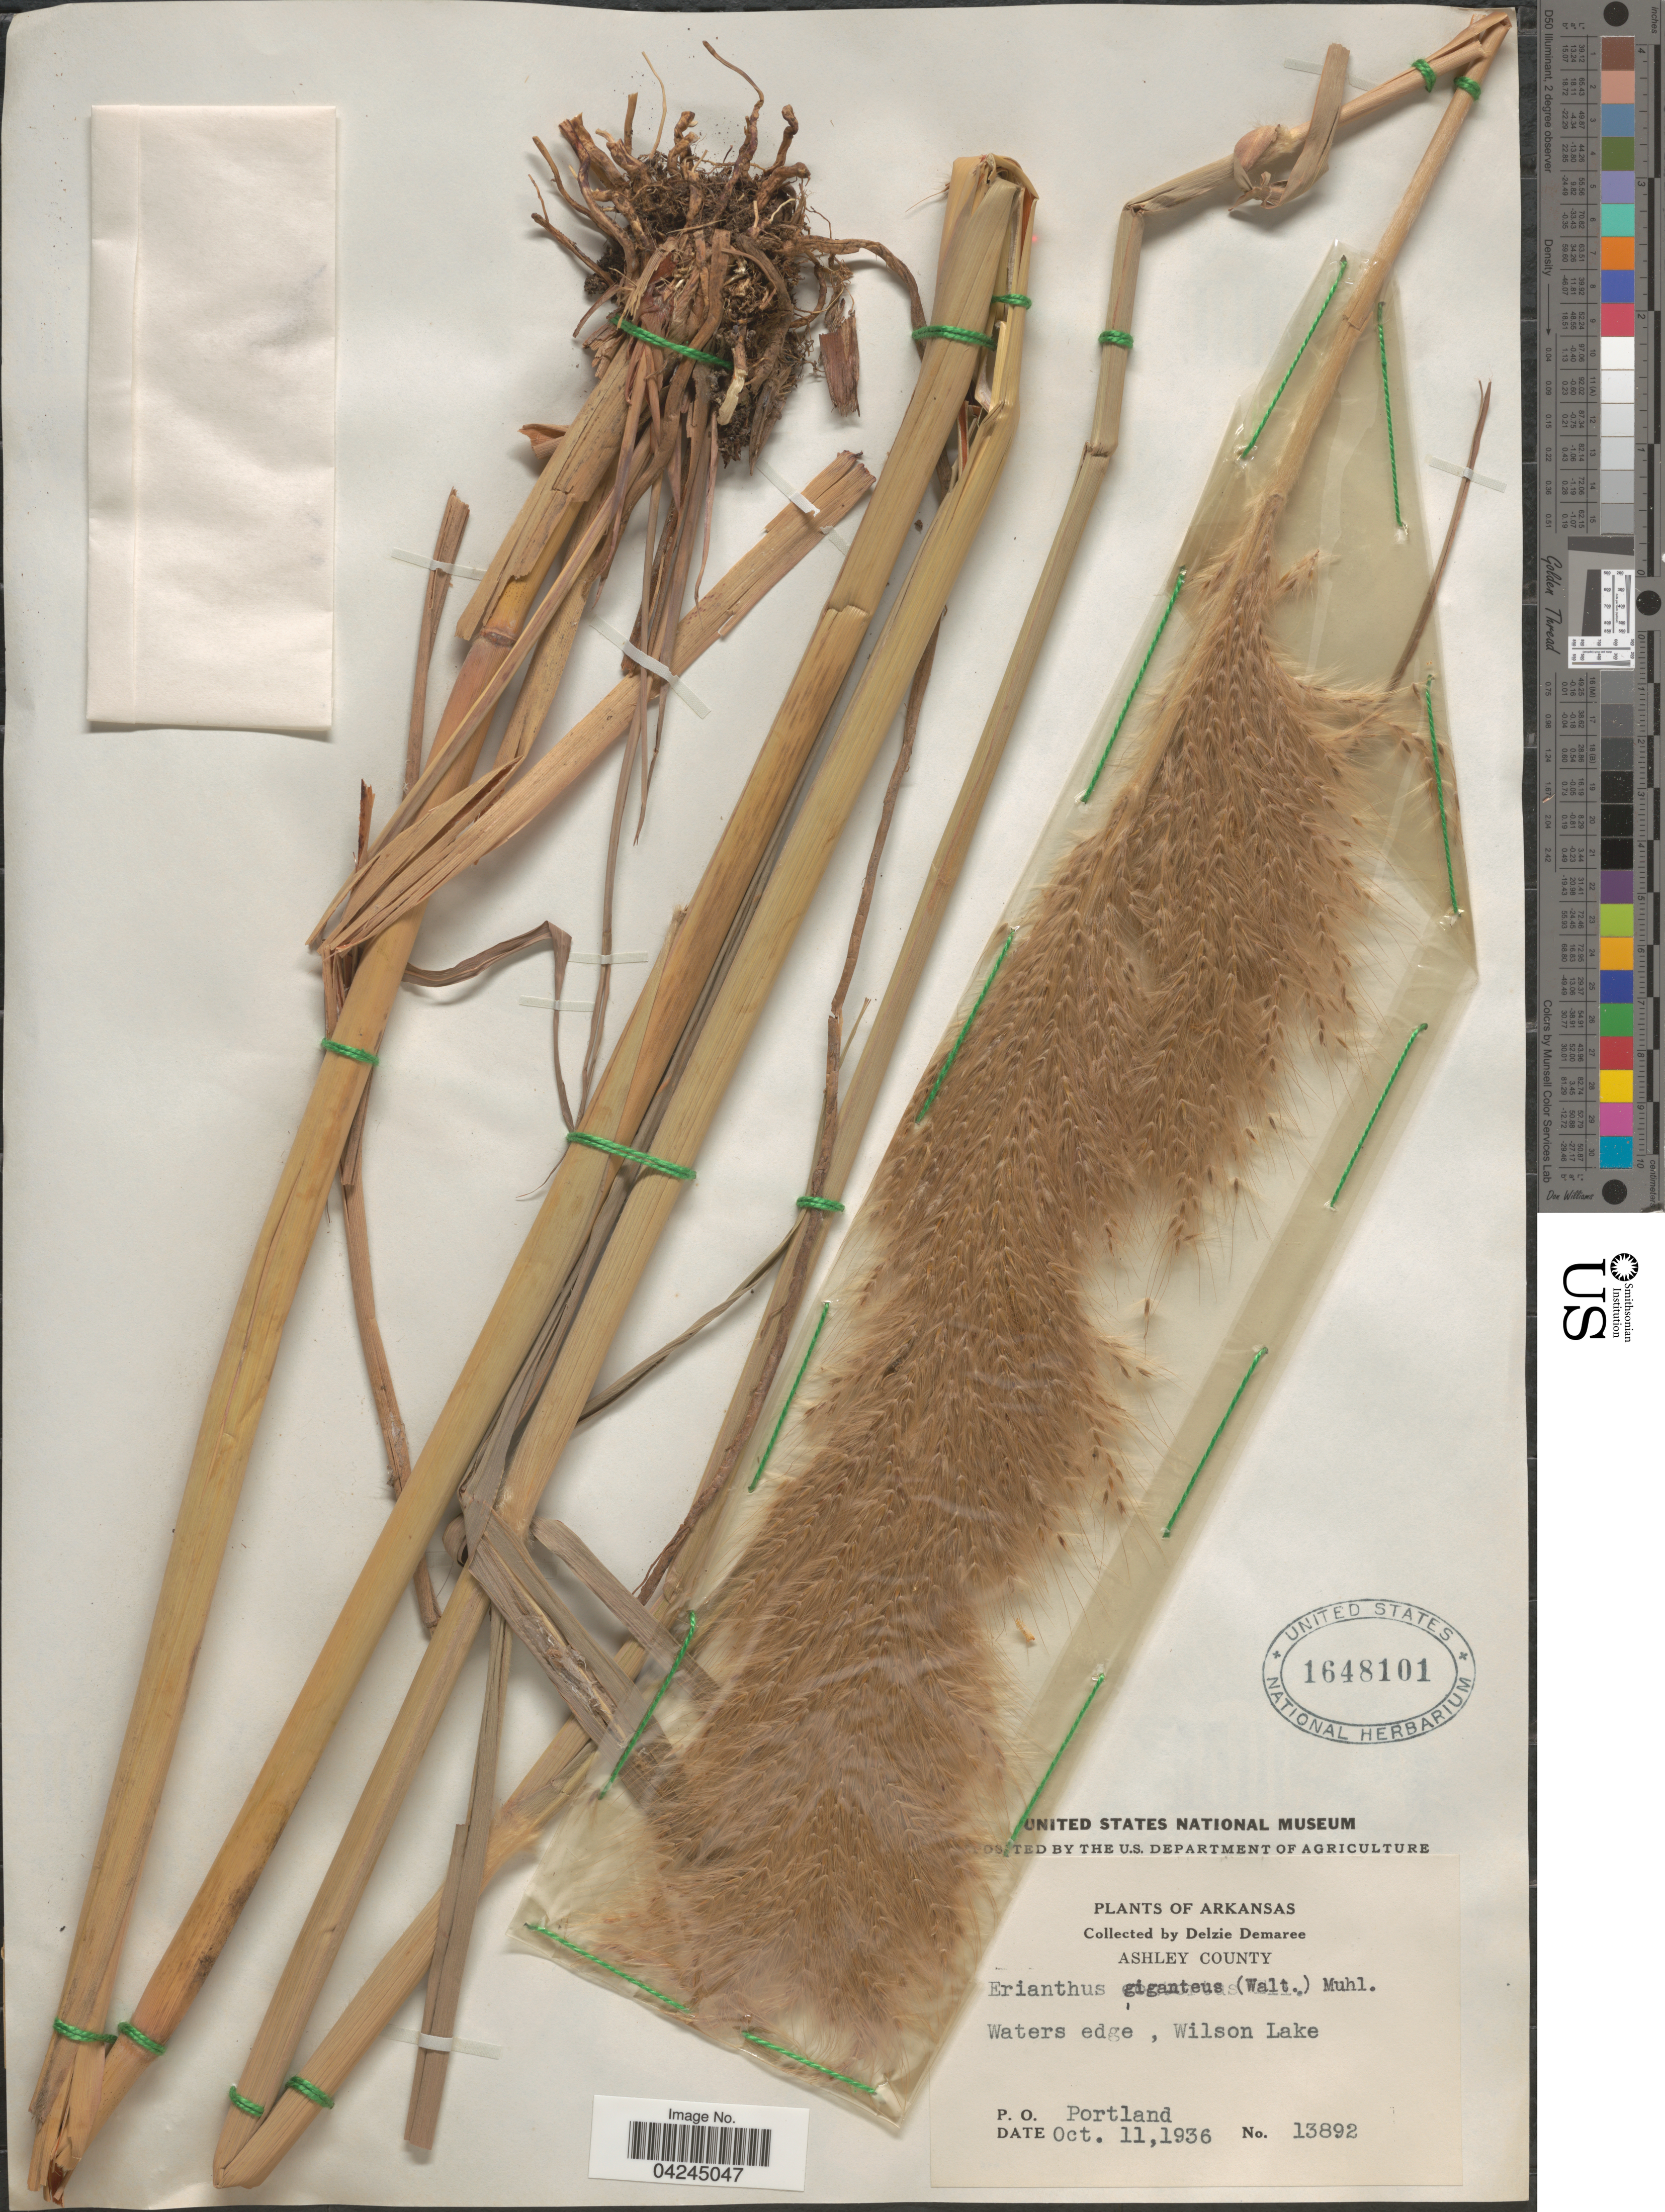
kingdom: Plantae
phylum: Tracheophyta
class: Liliopsida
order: Poales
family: Poaceae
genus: Erianthus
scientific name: Erianthus giganteus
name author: (Walter) P. Beauv.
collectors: D. Demaree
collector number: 13892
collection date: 1936-10-11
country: United States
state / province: Arkansas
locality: Ashley County. Waters edge, Wilson Lake. P. O. Portland.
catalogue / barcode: US 1648101